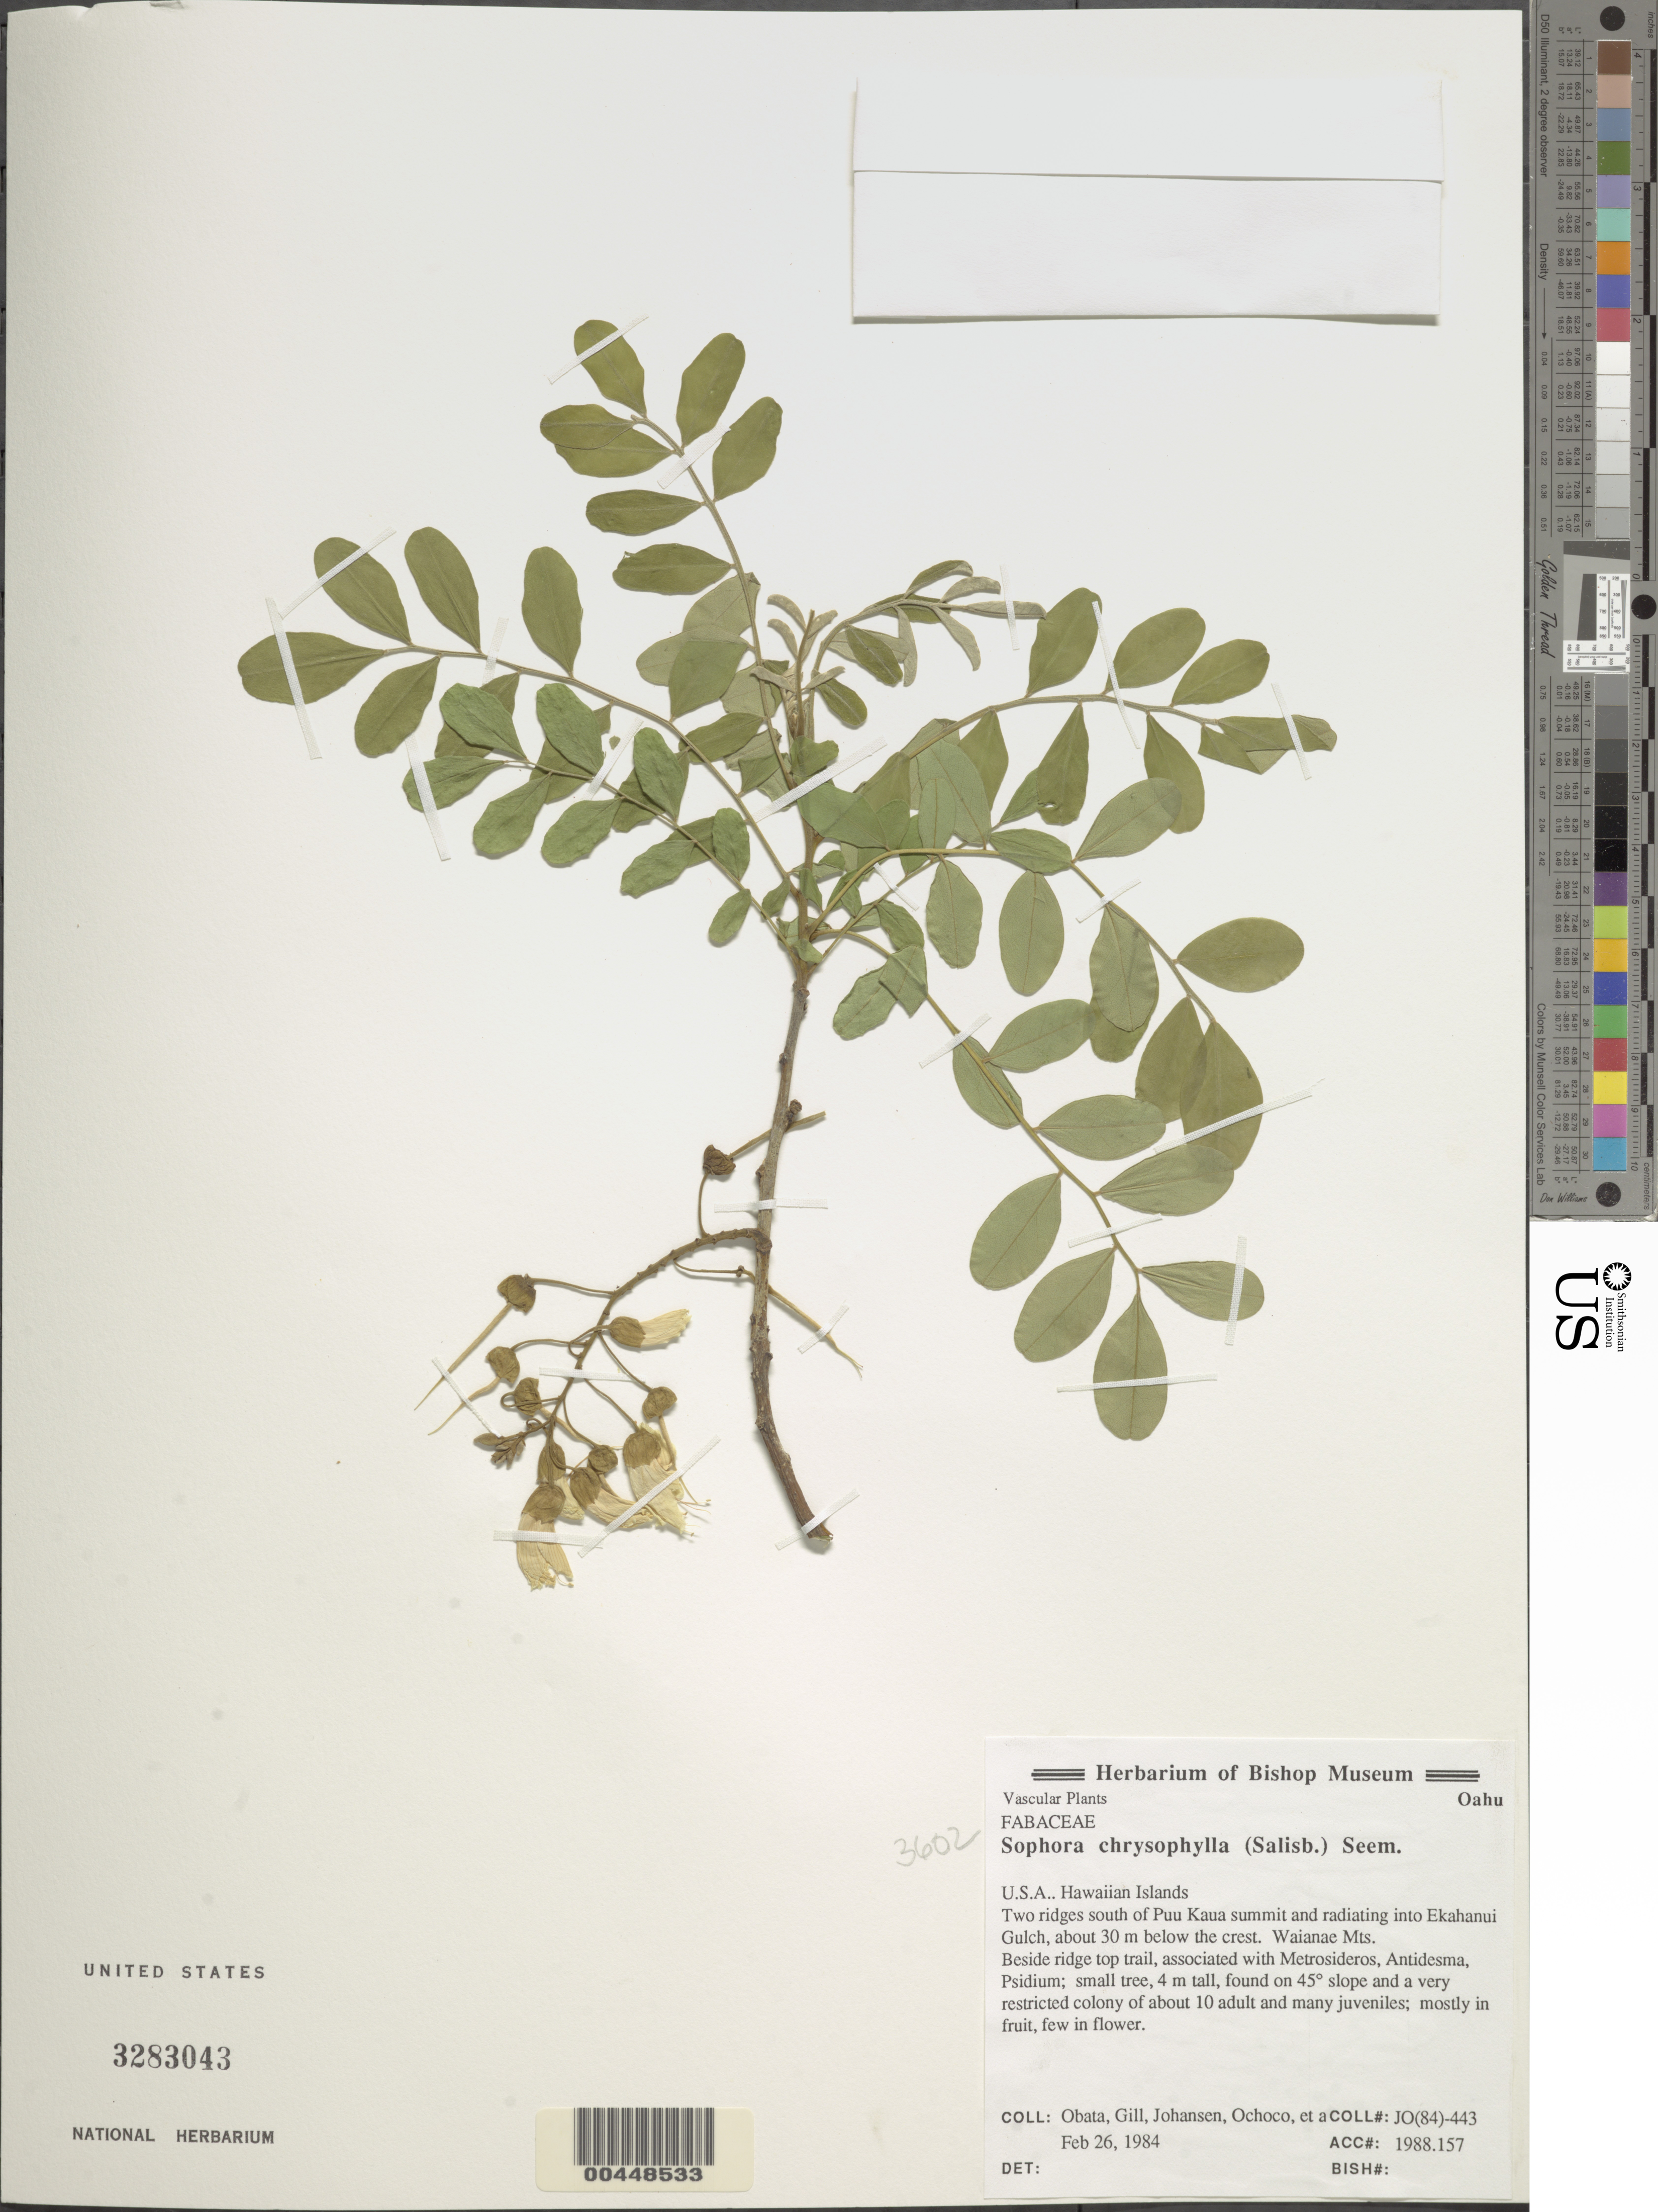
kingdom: Plantae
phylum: Tracheophyta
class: Magnoliopsida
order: Fabales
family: Fabaceae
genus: Sophora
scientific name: Sophora chrysophylla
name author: (Salisb.) Seem.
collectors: J. Obata, S. Gill, Johansen & Ochoco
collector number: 443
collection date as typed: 26 Feb 1984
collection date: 1984-02-26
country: United States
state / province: Hawaii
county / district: Honolulu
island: Oahu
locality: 2 ridges S of Puub Kaua summit and radiating into Ekahanui Gulch, about 30 m below crest, Waianae Mts.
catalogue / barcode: US 3283043